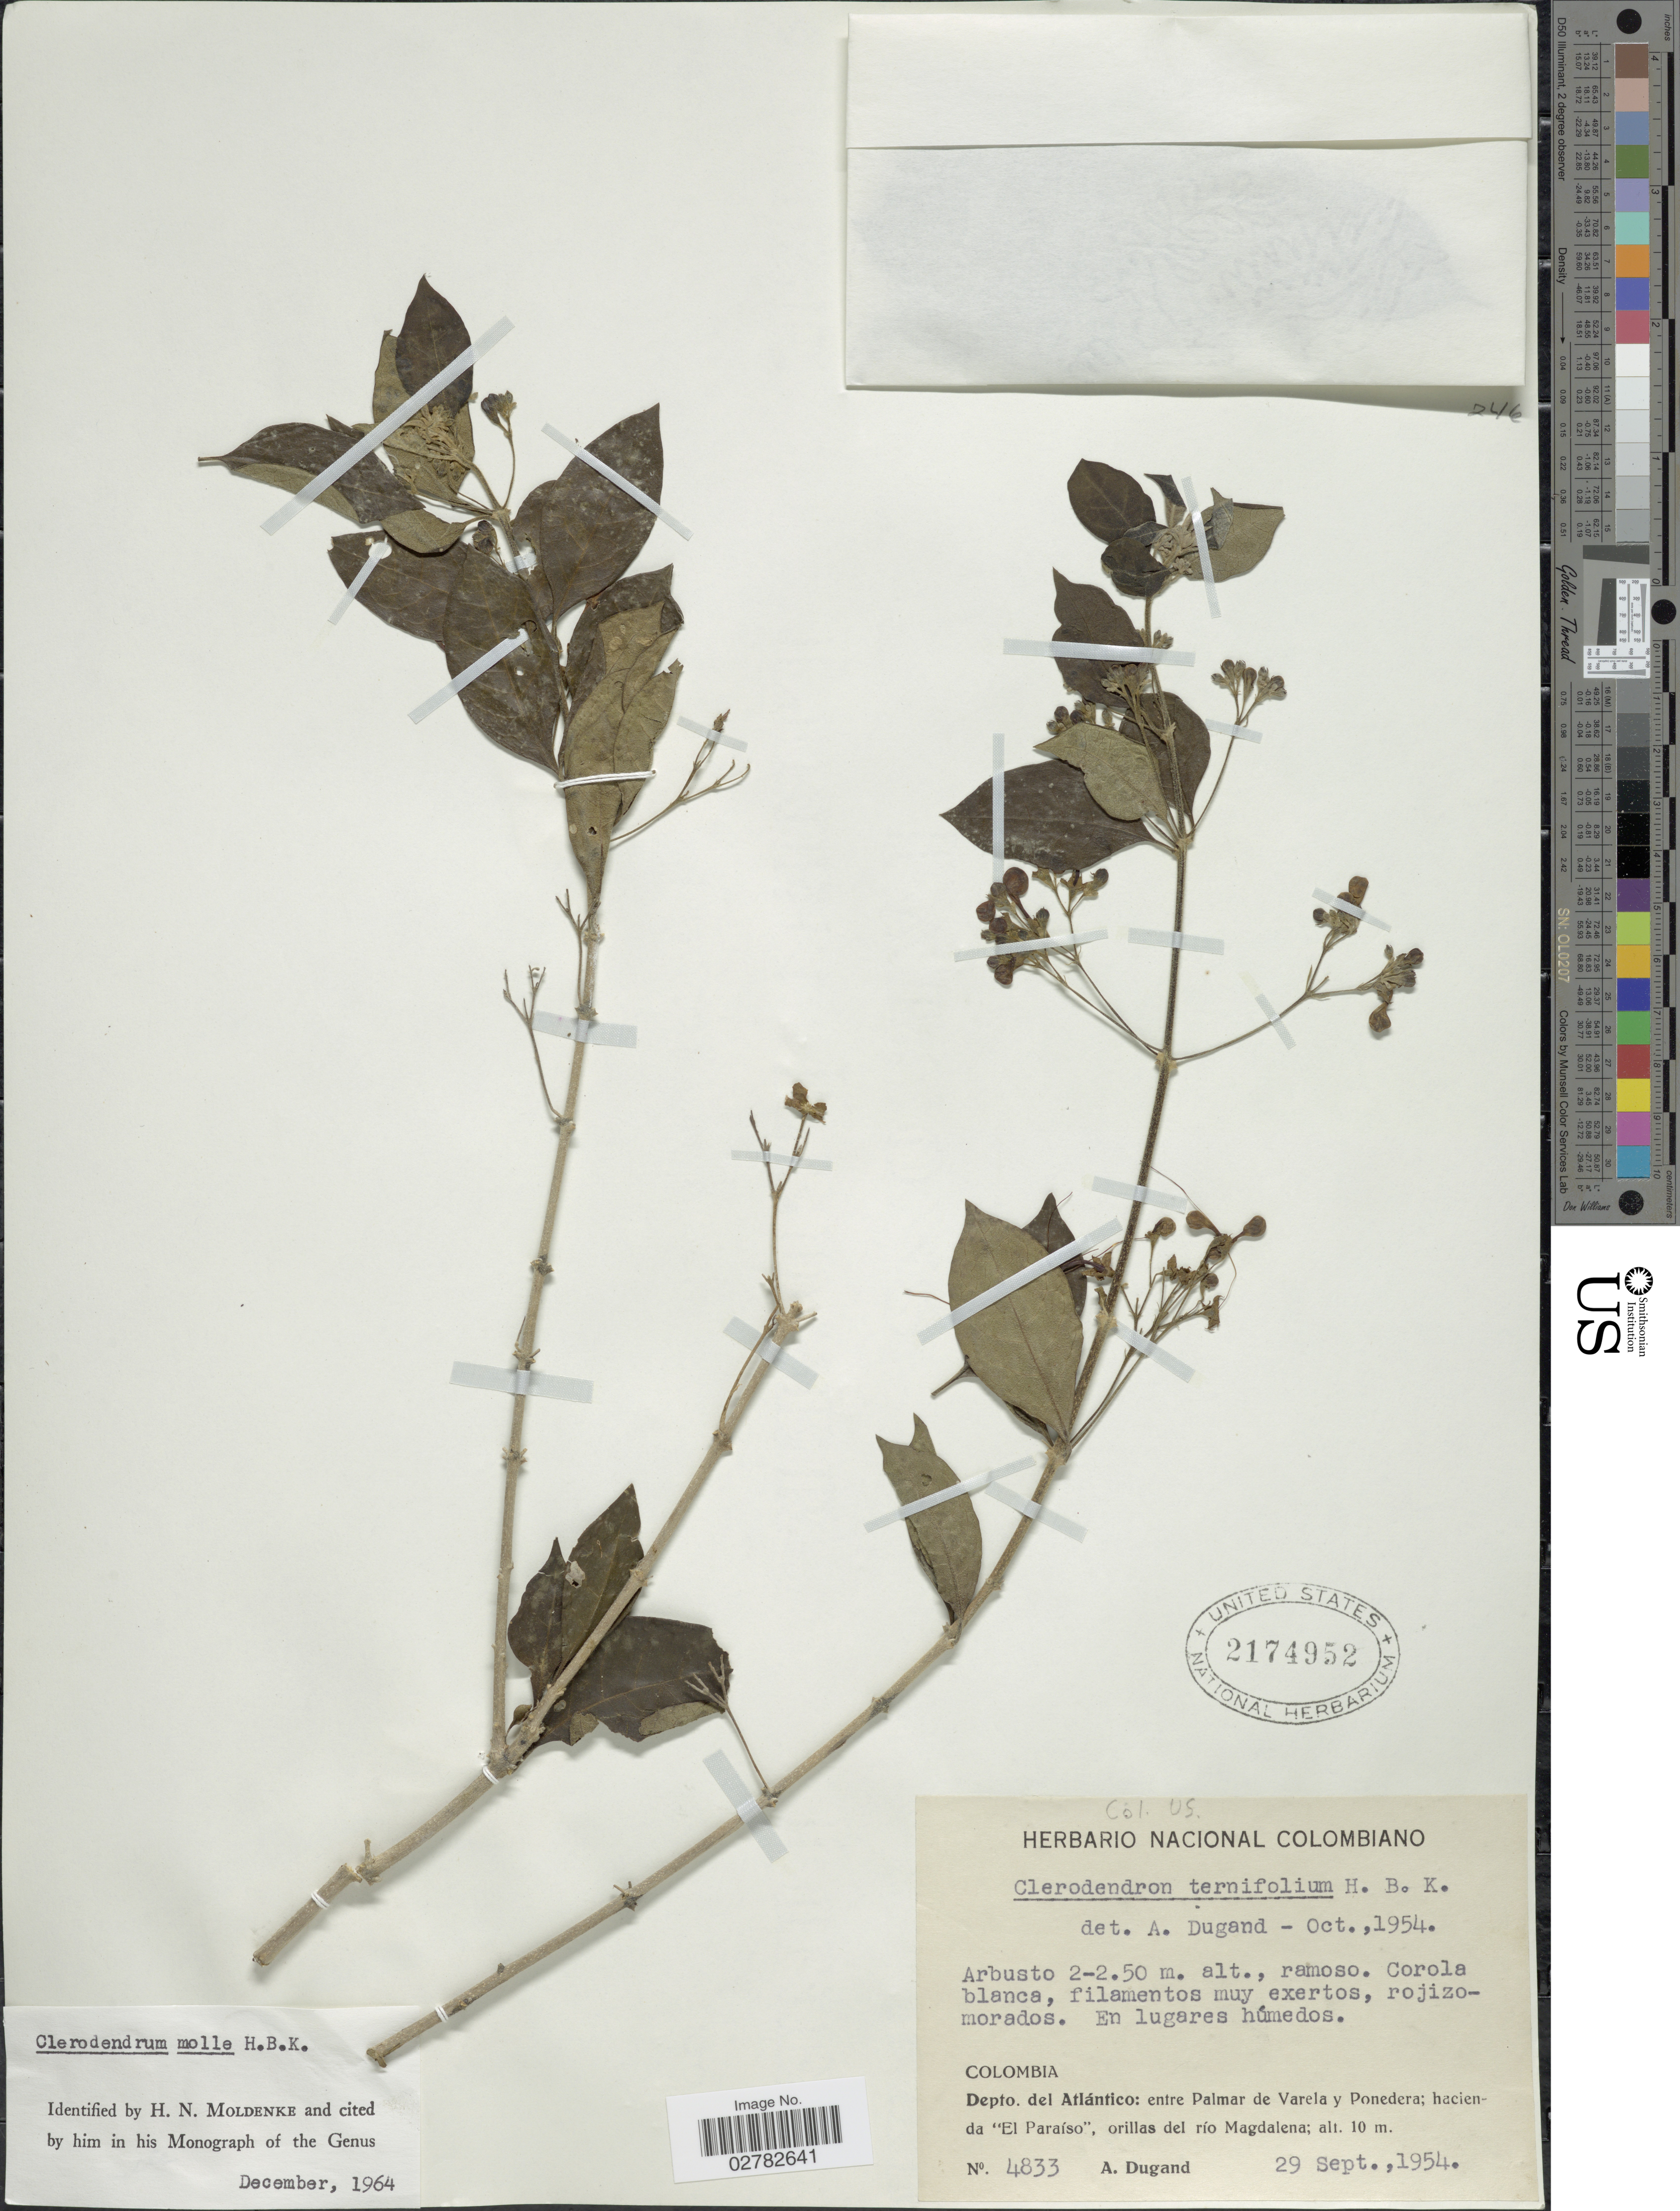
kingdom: Plantae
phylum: Tracheophyta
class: Magnoliopsida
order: Lamiales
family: Lamiaceae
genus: Clerodendrum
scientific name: Clerodendrum molle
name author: Kunth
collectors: A. Dugand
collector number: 4833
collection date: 1954-09-29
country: Colombia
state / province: Atlántico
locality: Depto. del Atlántico: entre Palmar de Varela y Ponedera; hacienda "El Paraíso", orillas del río Magdalena.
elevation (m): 10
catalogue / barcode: US 2174952